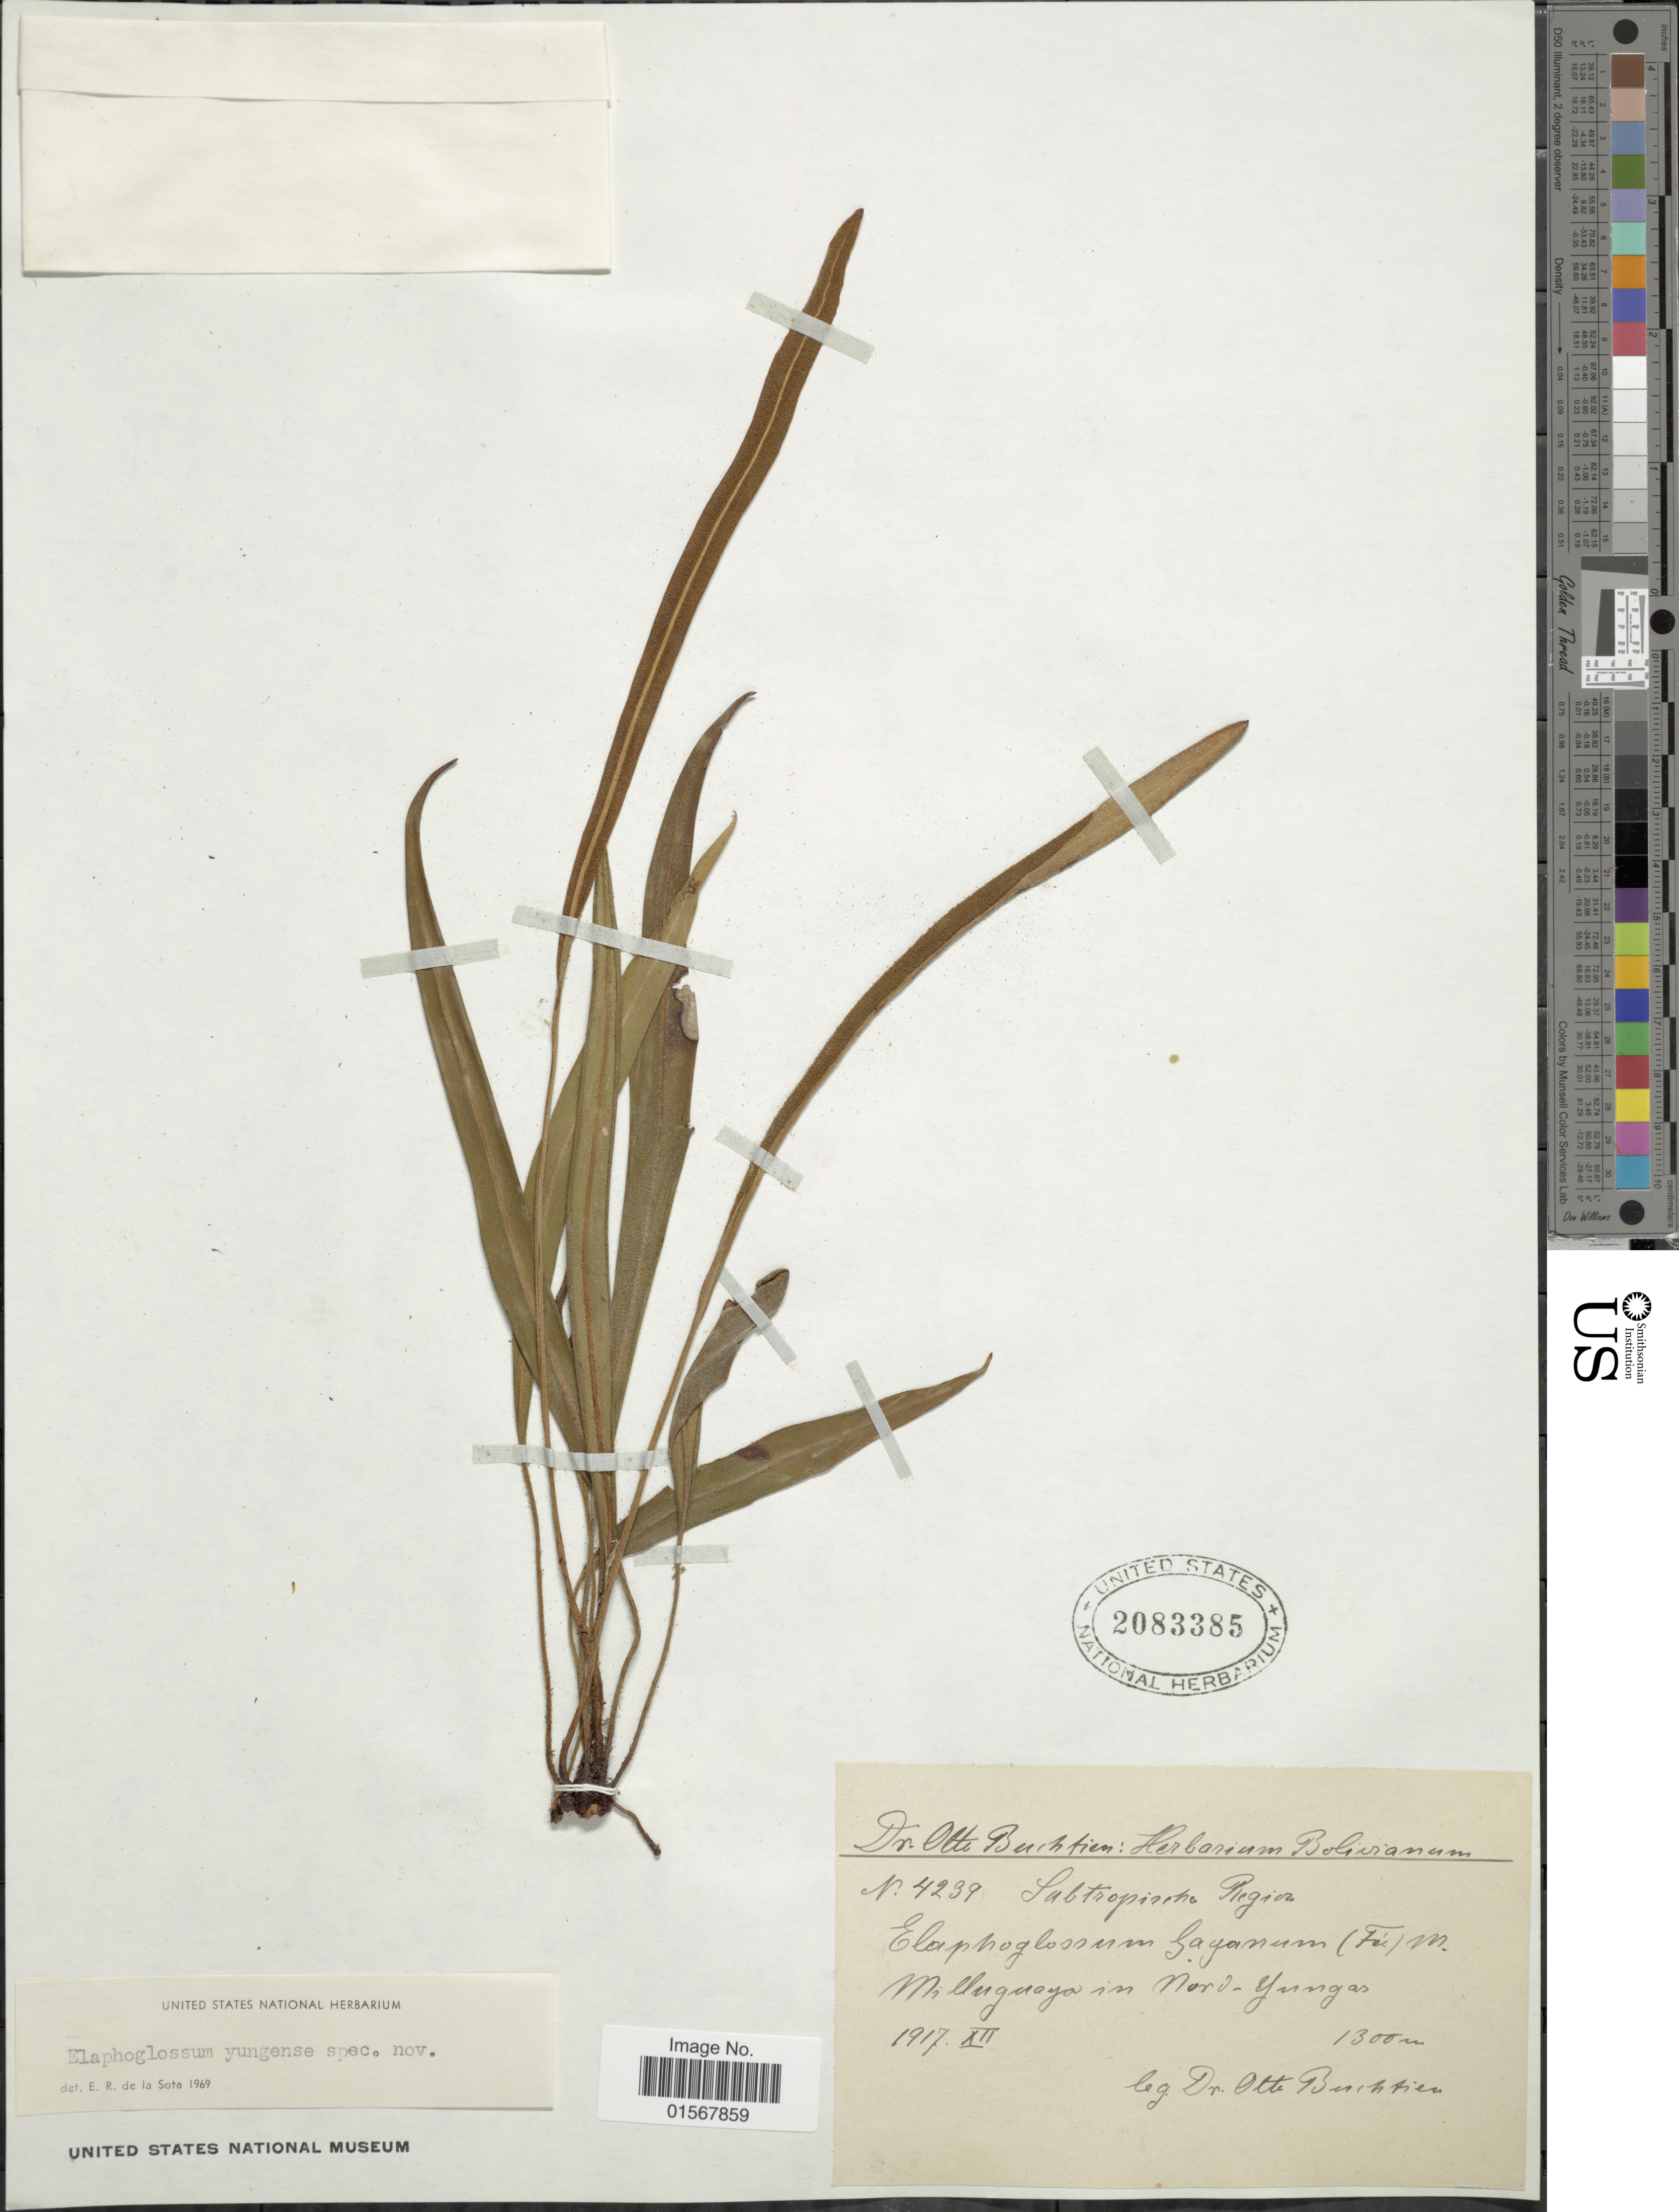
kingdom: Plantae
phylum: Tracheophyta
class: Polypodiopsida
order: Polypodiales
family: Dryopteridaceae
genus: Elaphoglossum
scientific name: Elaphoglossum yungense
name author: de la Sota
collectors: O. Buchtien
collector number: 4239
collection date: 1917-12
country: Bolivia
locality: Milluguaya in Nord-Yungas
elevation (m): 1300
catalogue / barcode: US 2083385